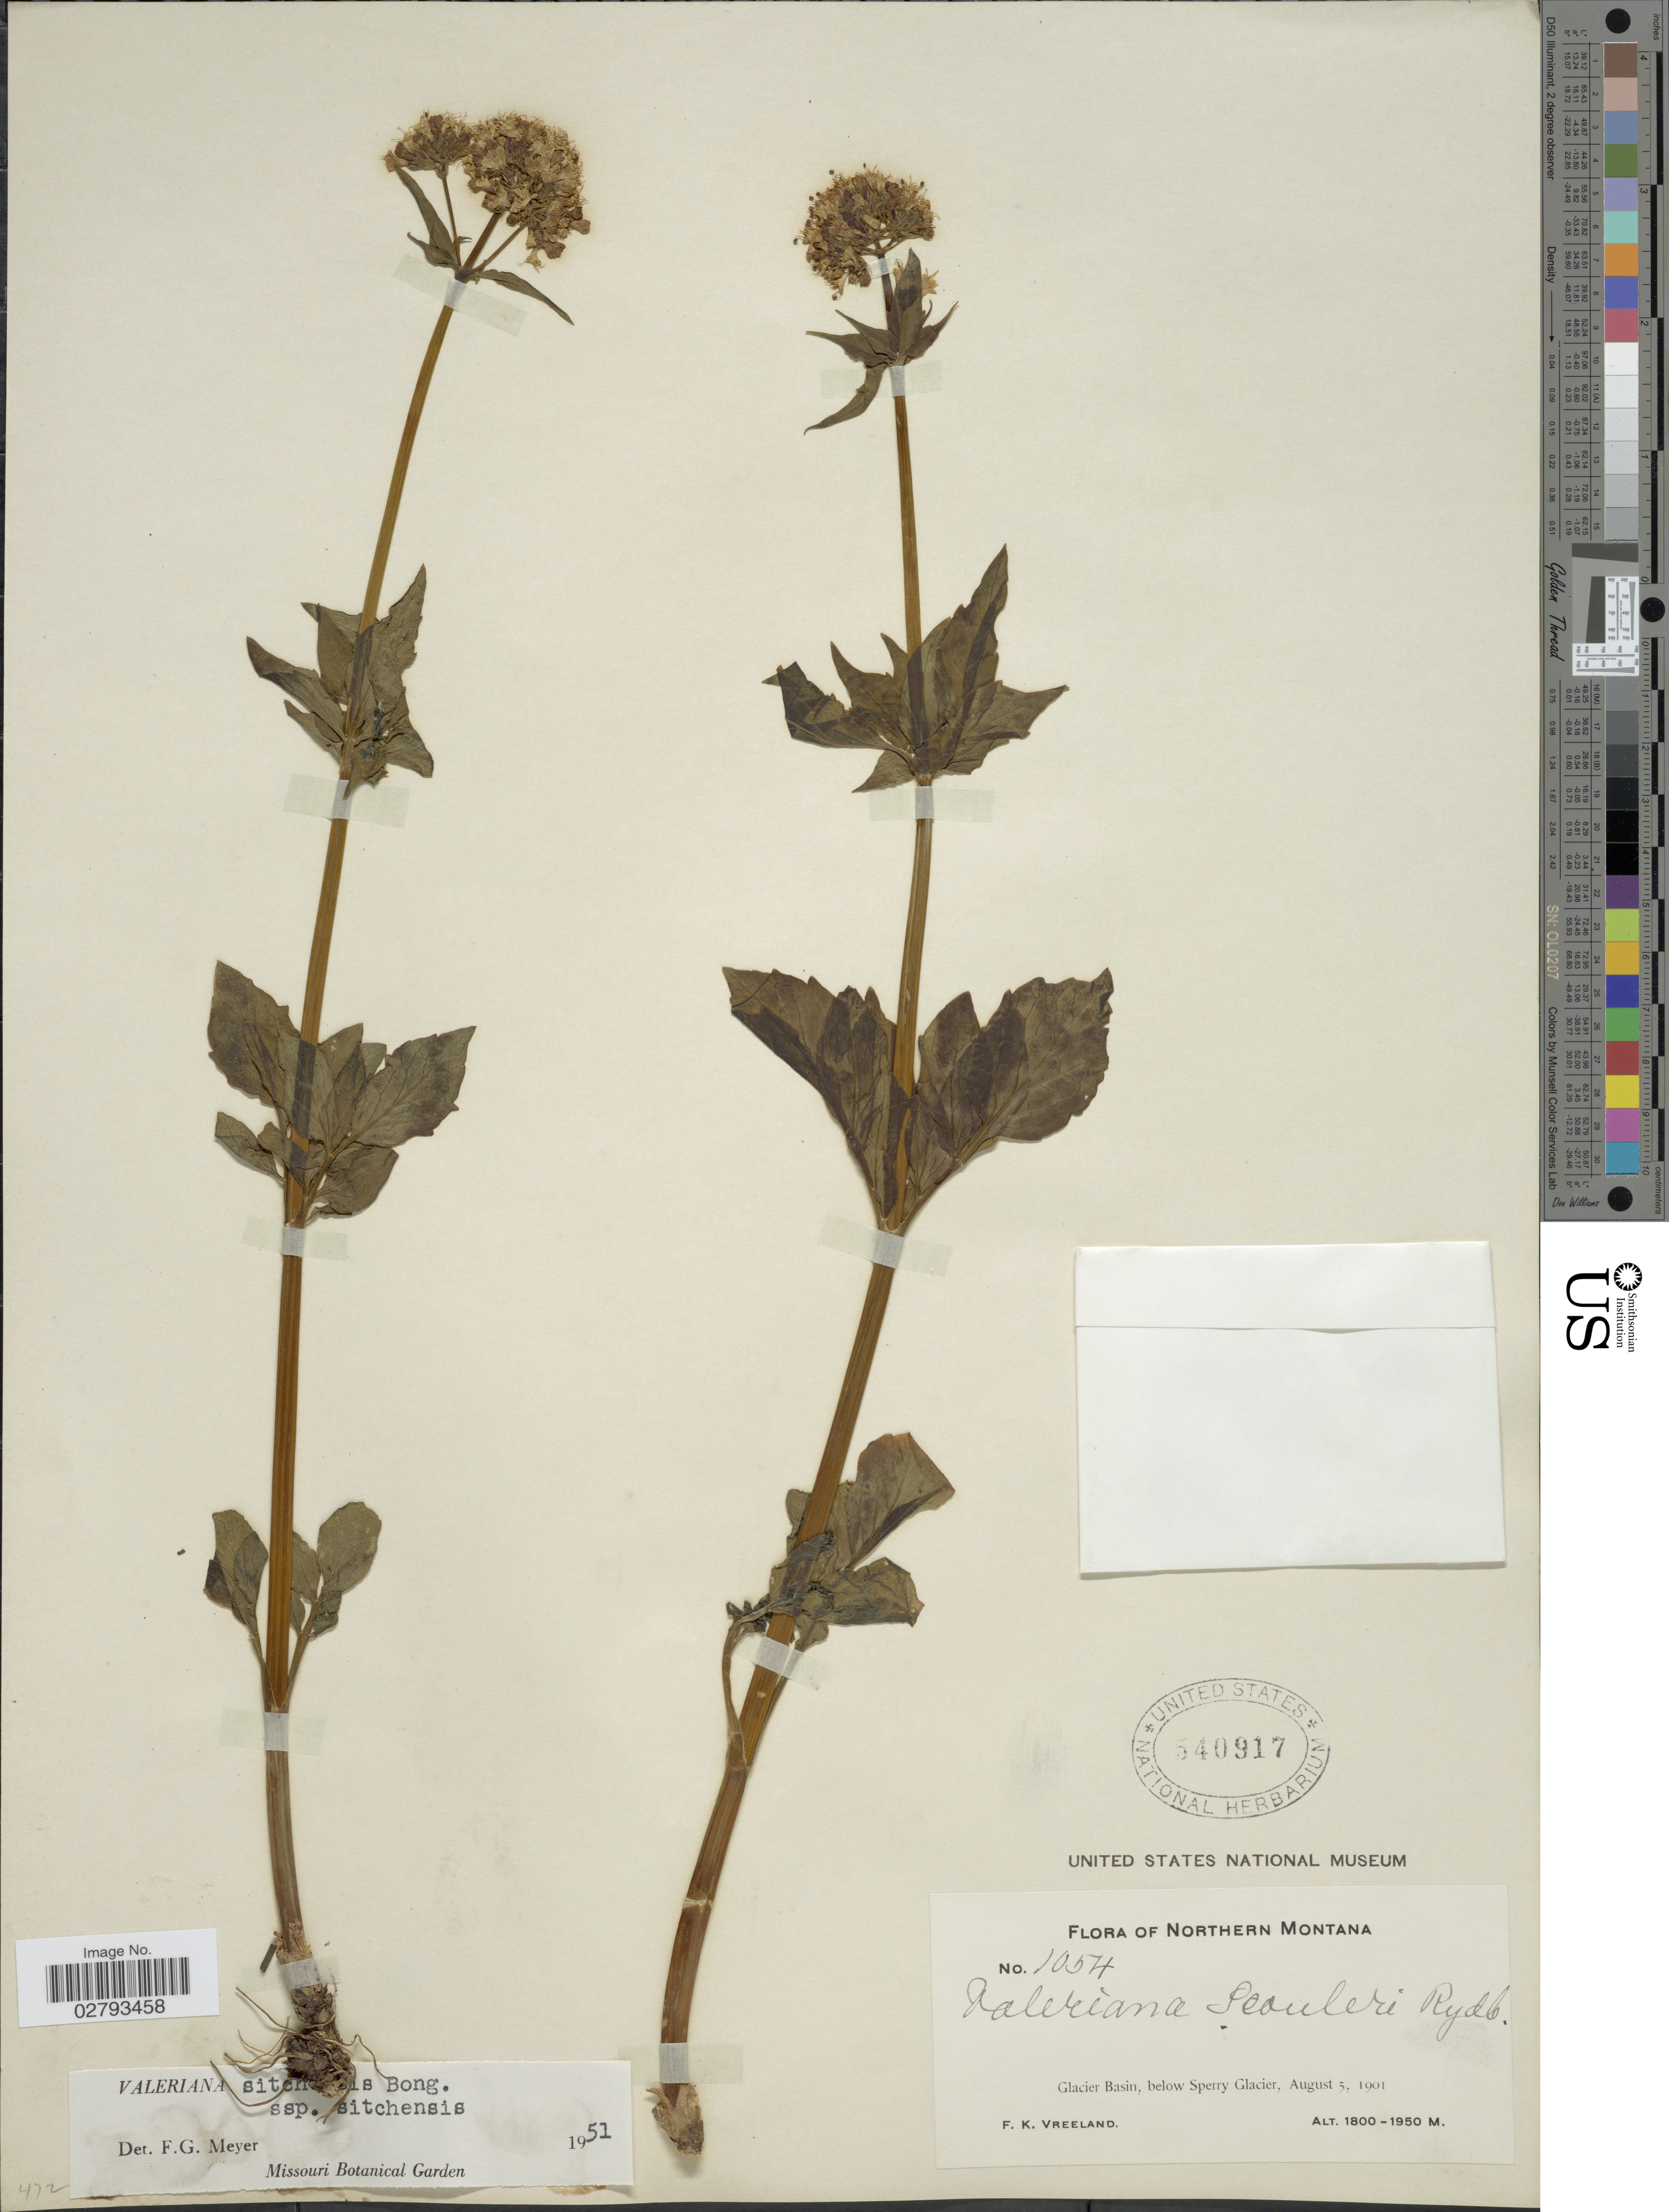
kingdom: Plantae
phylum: Tracheophyta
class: Magnoliopsida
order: Dipsacales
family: Caprifoliaceae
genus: Valeriana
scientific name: Valeriana sitchensis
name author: Bong.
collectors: F. Vreeland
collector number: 1054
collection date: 1901-08-05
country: United States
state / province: Montana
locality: Northern Montana. Glacier Basin, below Sperry Glacier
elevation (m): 1800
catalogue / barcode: US 540917